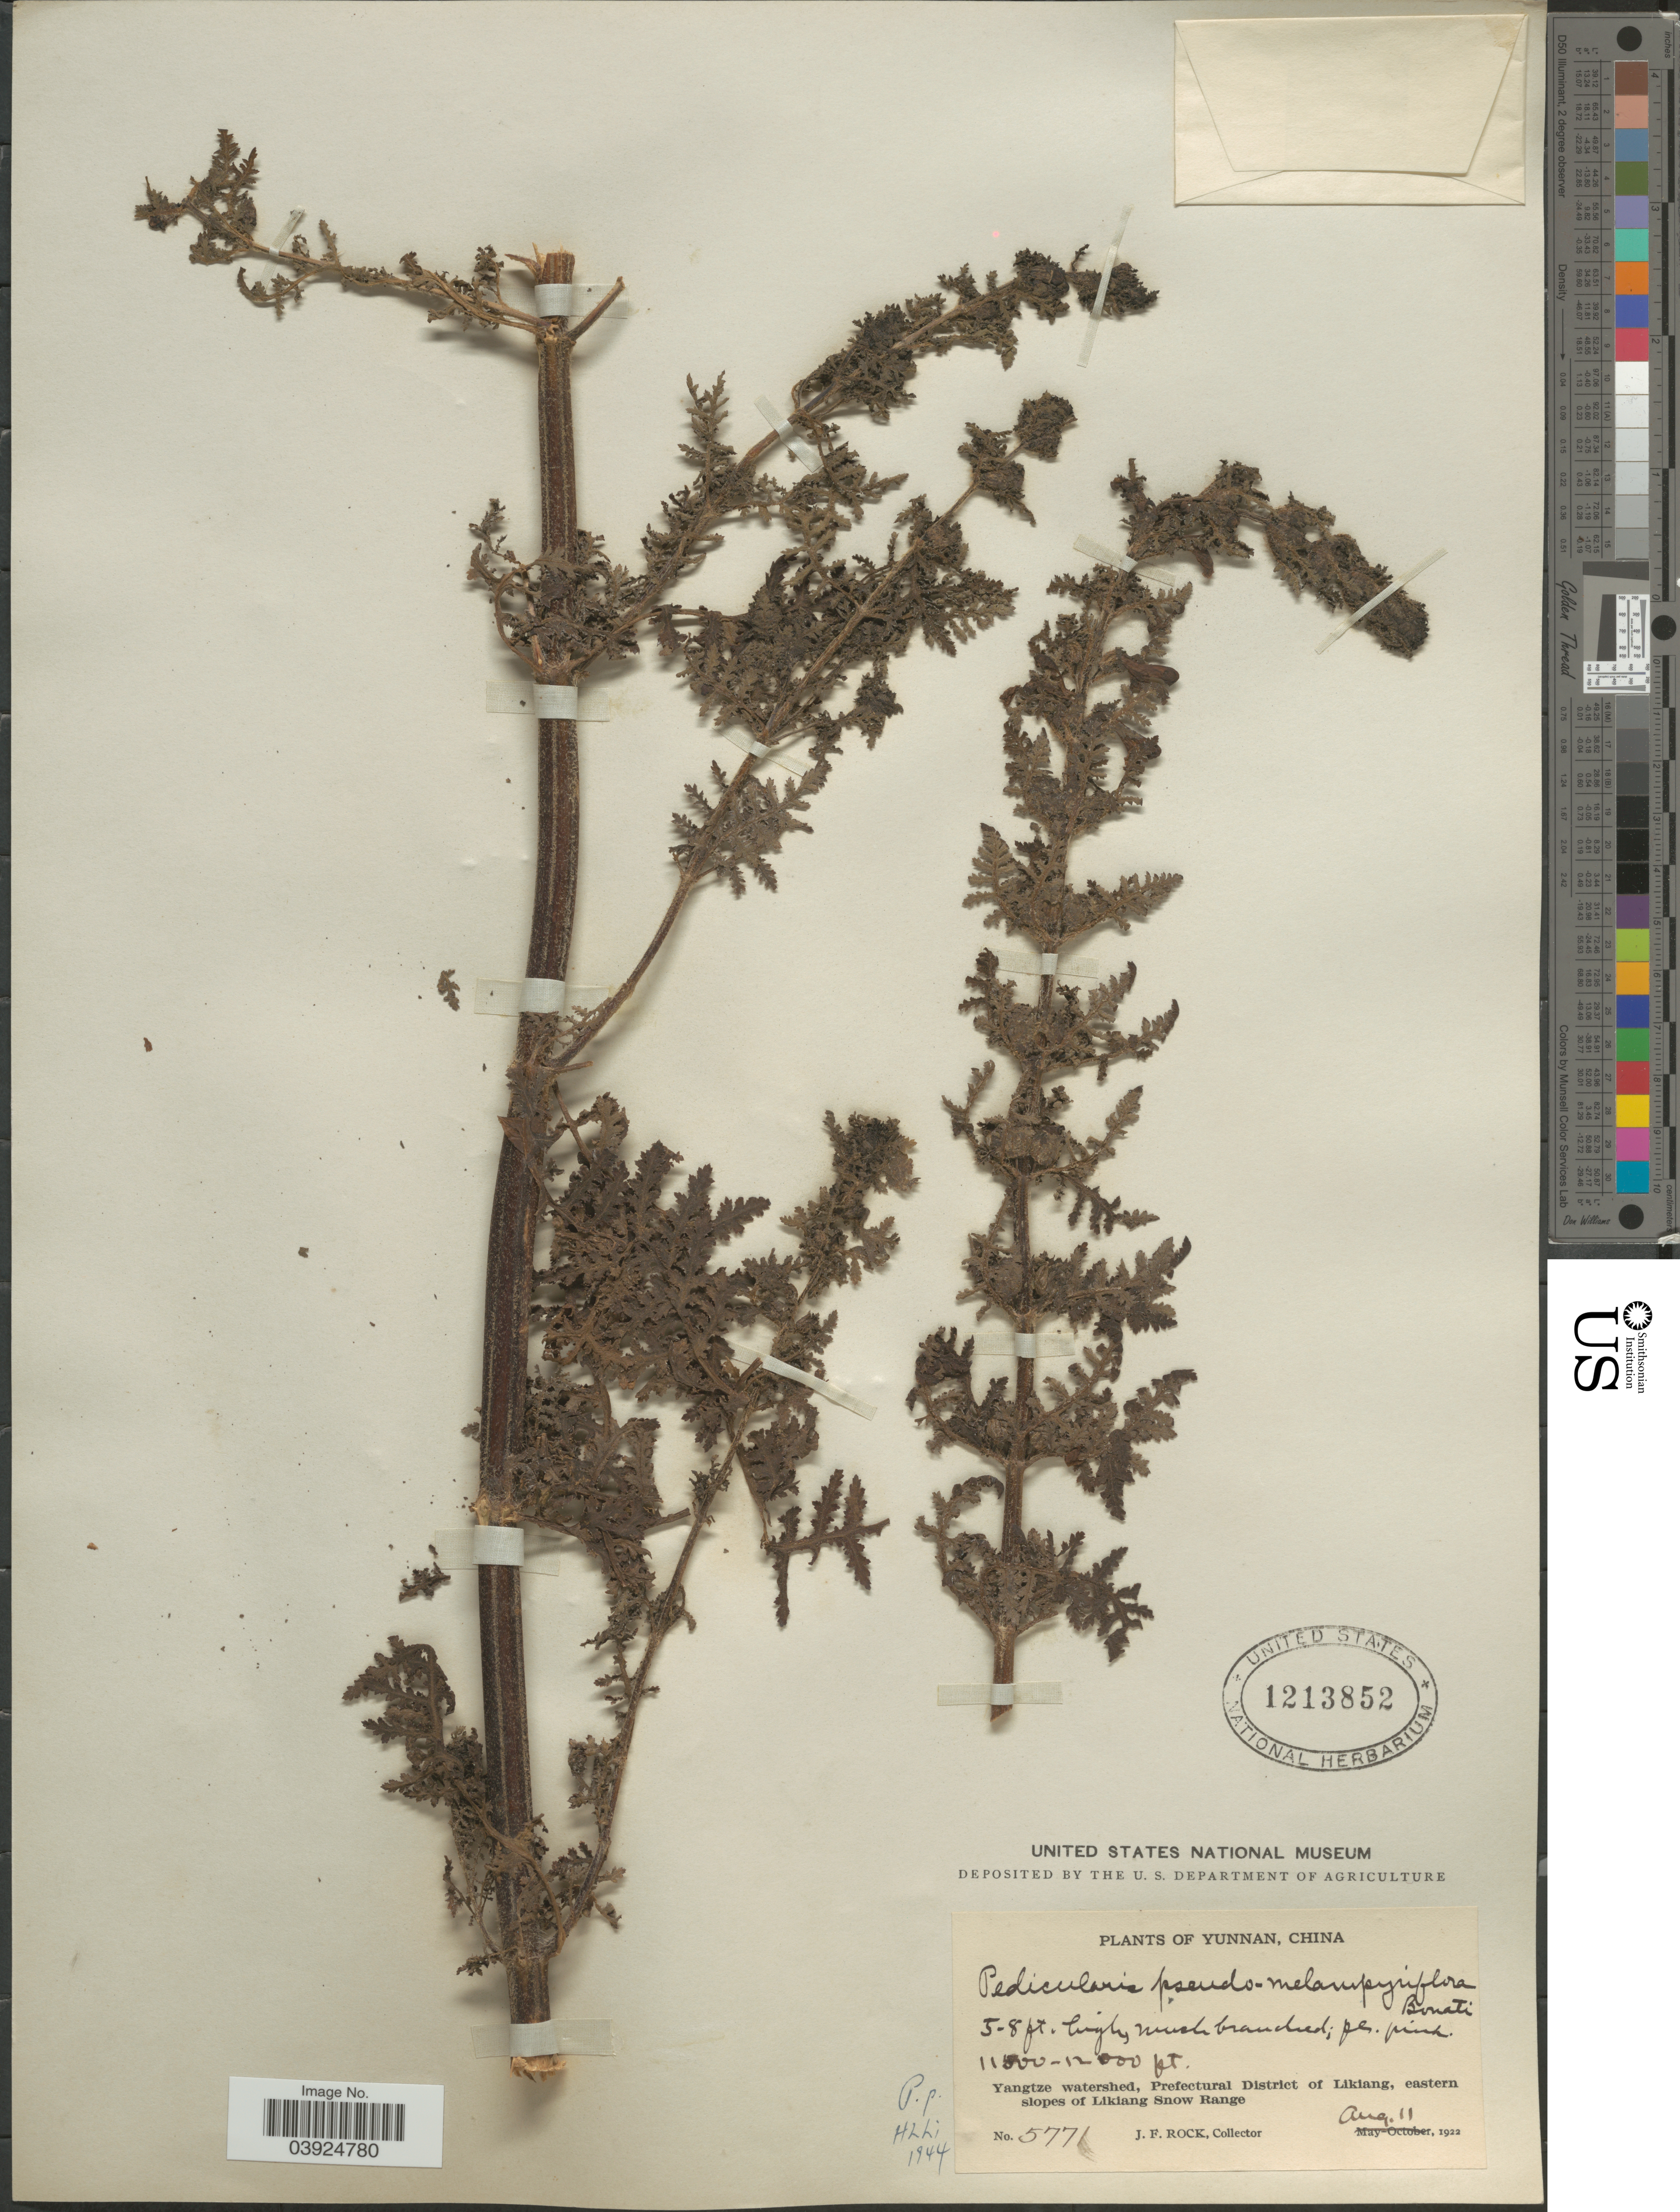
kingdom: Plantae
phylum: Tracheophyta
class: Magnoliopsida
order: Lamiales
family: Orobanchaceae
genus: Pedicularis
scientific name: Pedicularis pseudo-melampyriflora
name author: Bonati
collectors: J. Rock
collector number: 5771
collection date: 1922-08-11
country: China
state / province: Yunnan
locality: Yangtze watershed, Prefectural District of Likiang, eastern slopes of Likiang Snow Range.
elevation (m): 3505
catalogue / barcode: US 1213852